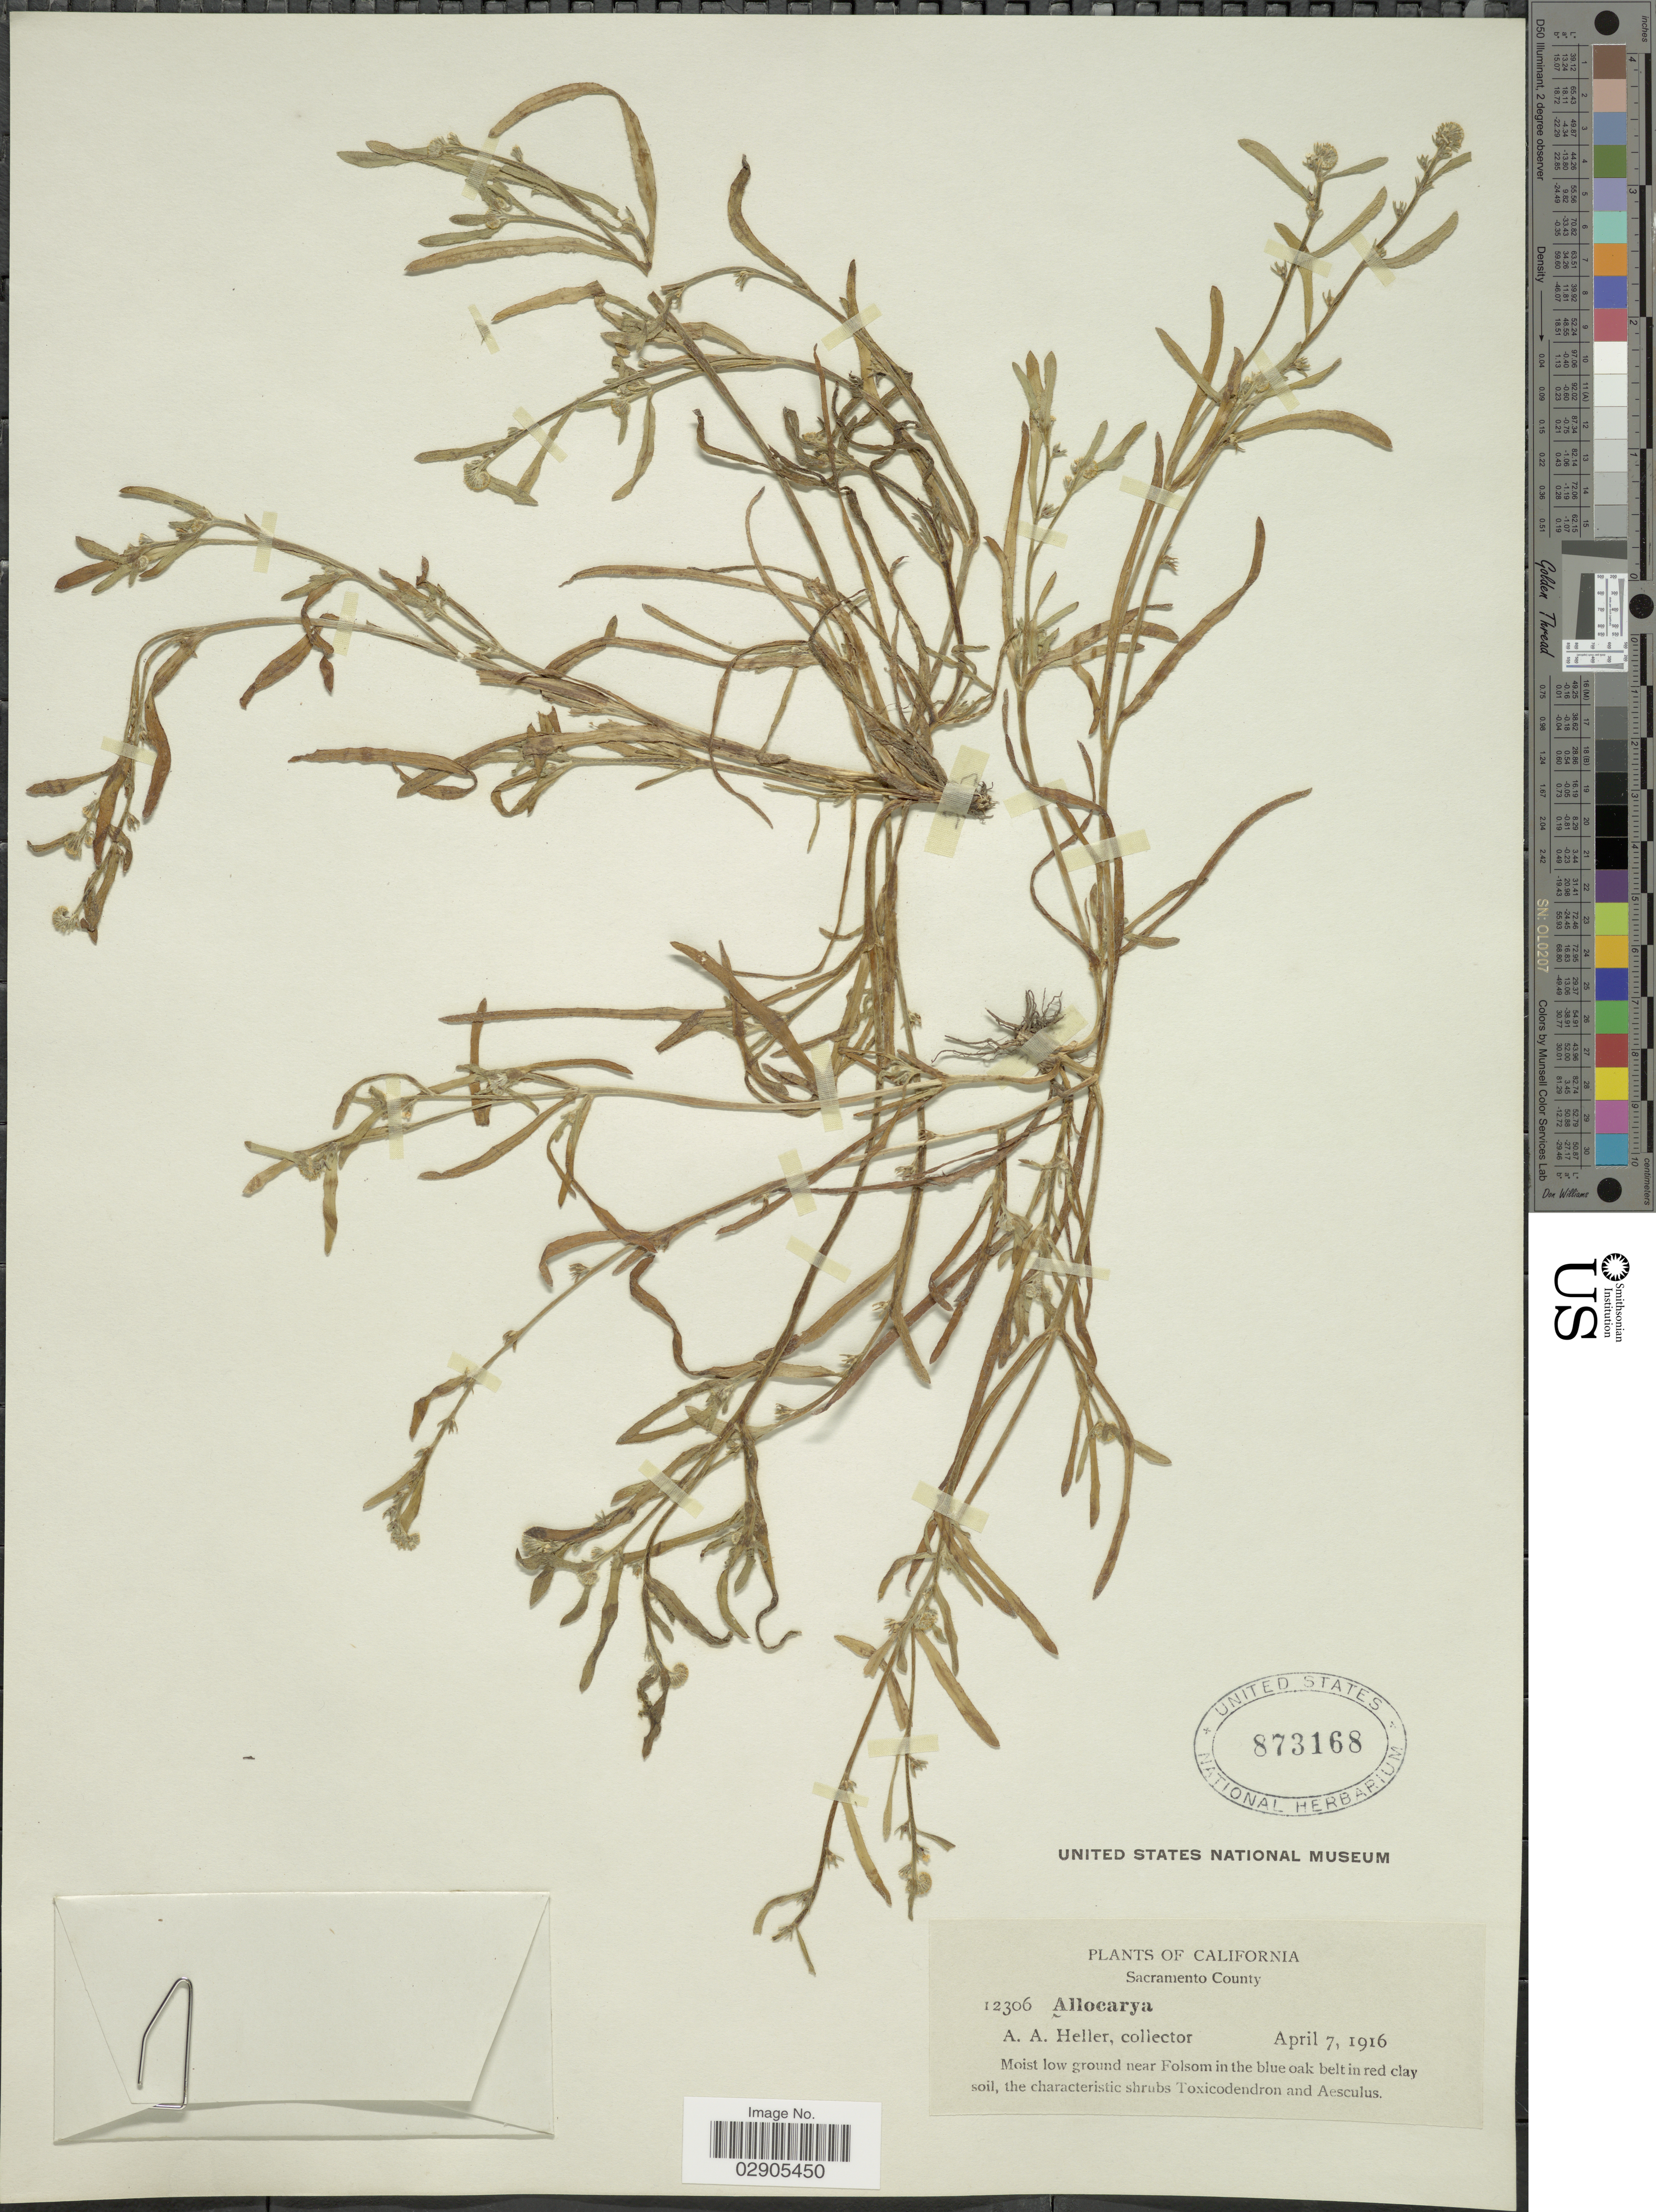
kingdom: Plantae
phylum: Tracheophyta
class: Magnoliopsida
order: Boraginales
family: Boraginaceae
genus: Allocarya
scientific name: Allocarya sp.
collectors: A. A. Heller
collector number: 12306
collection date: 1916-04-07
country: United States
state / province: California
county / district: Sacramento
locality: Sacramento County. Moist low ground near Folsom in the blue oak belt in red clay soil.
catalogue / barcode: US 873168